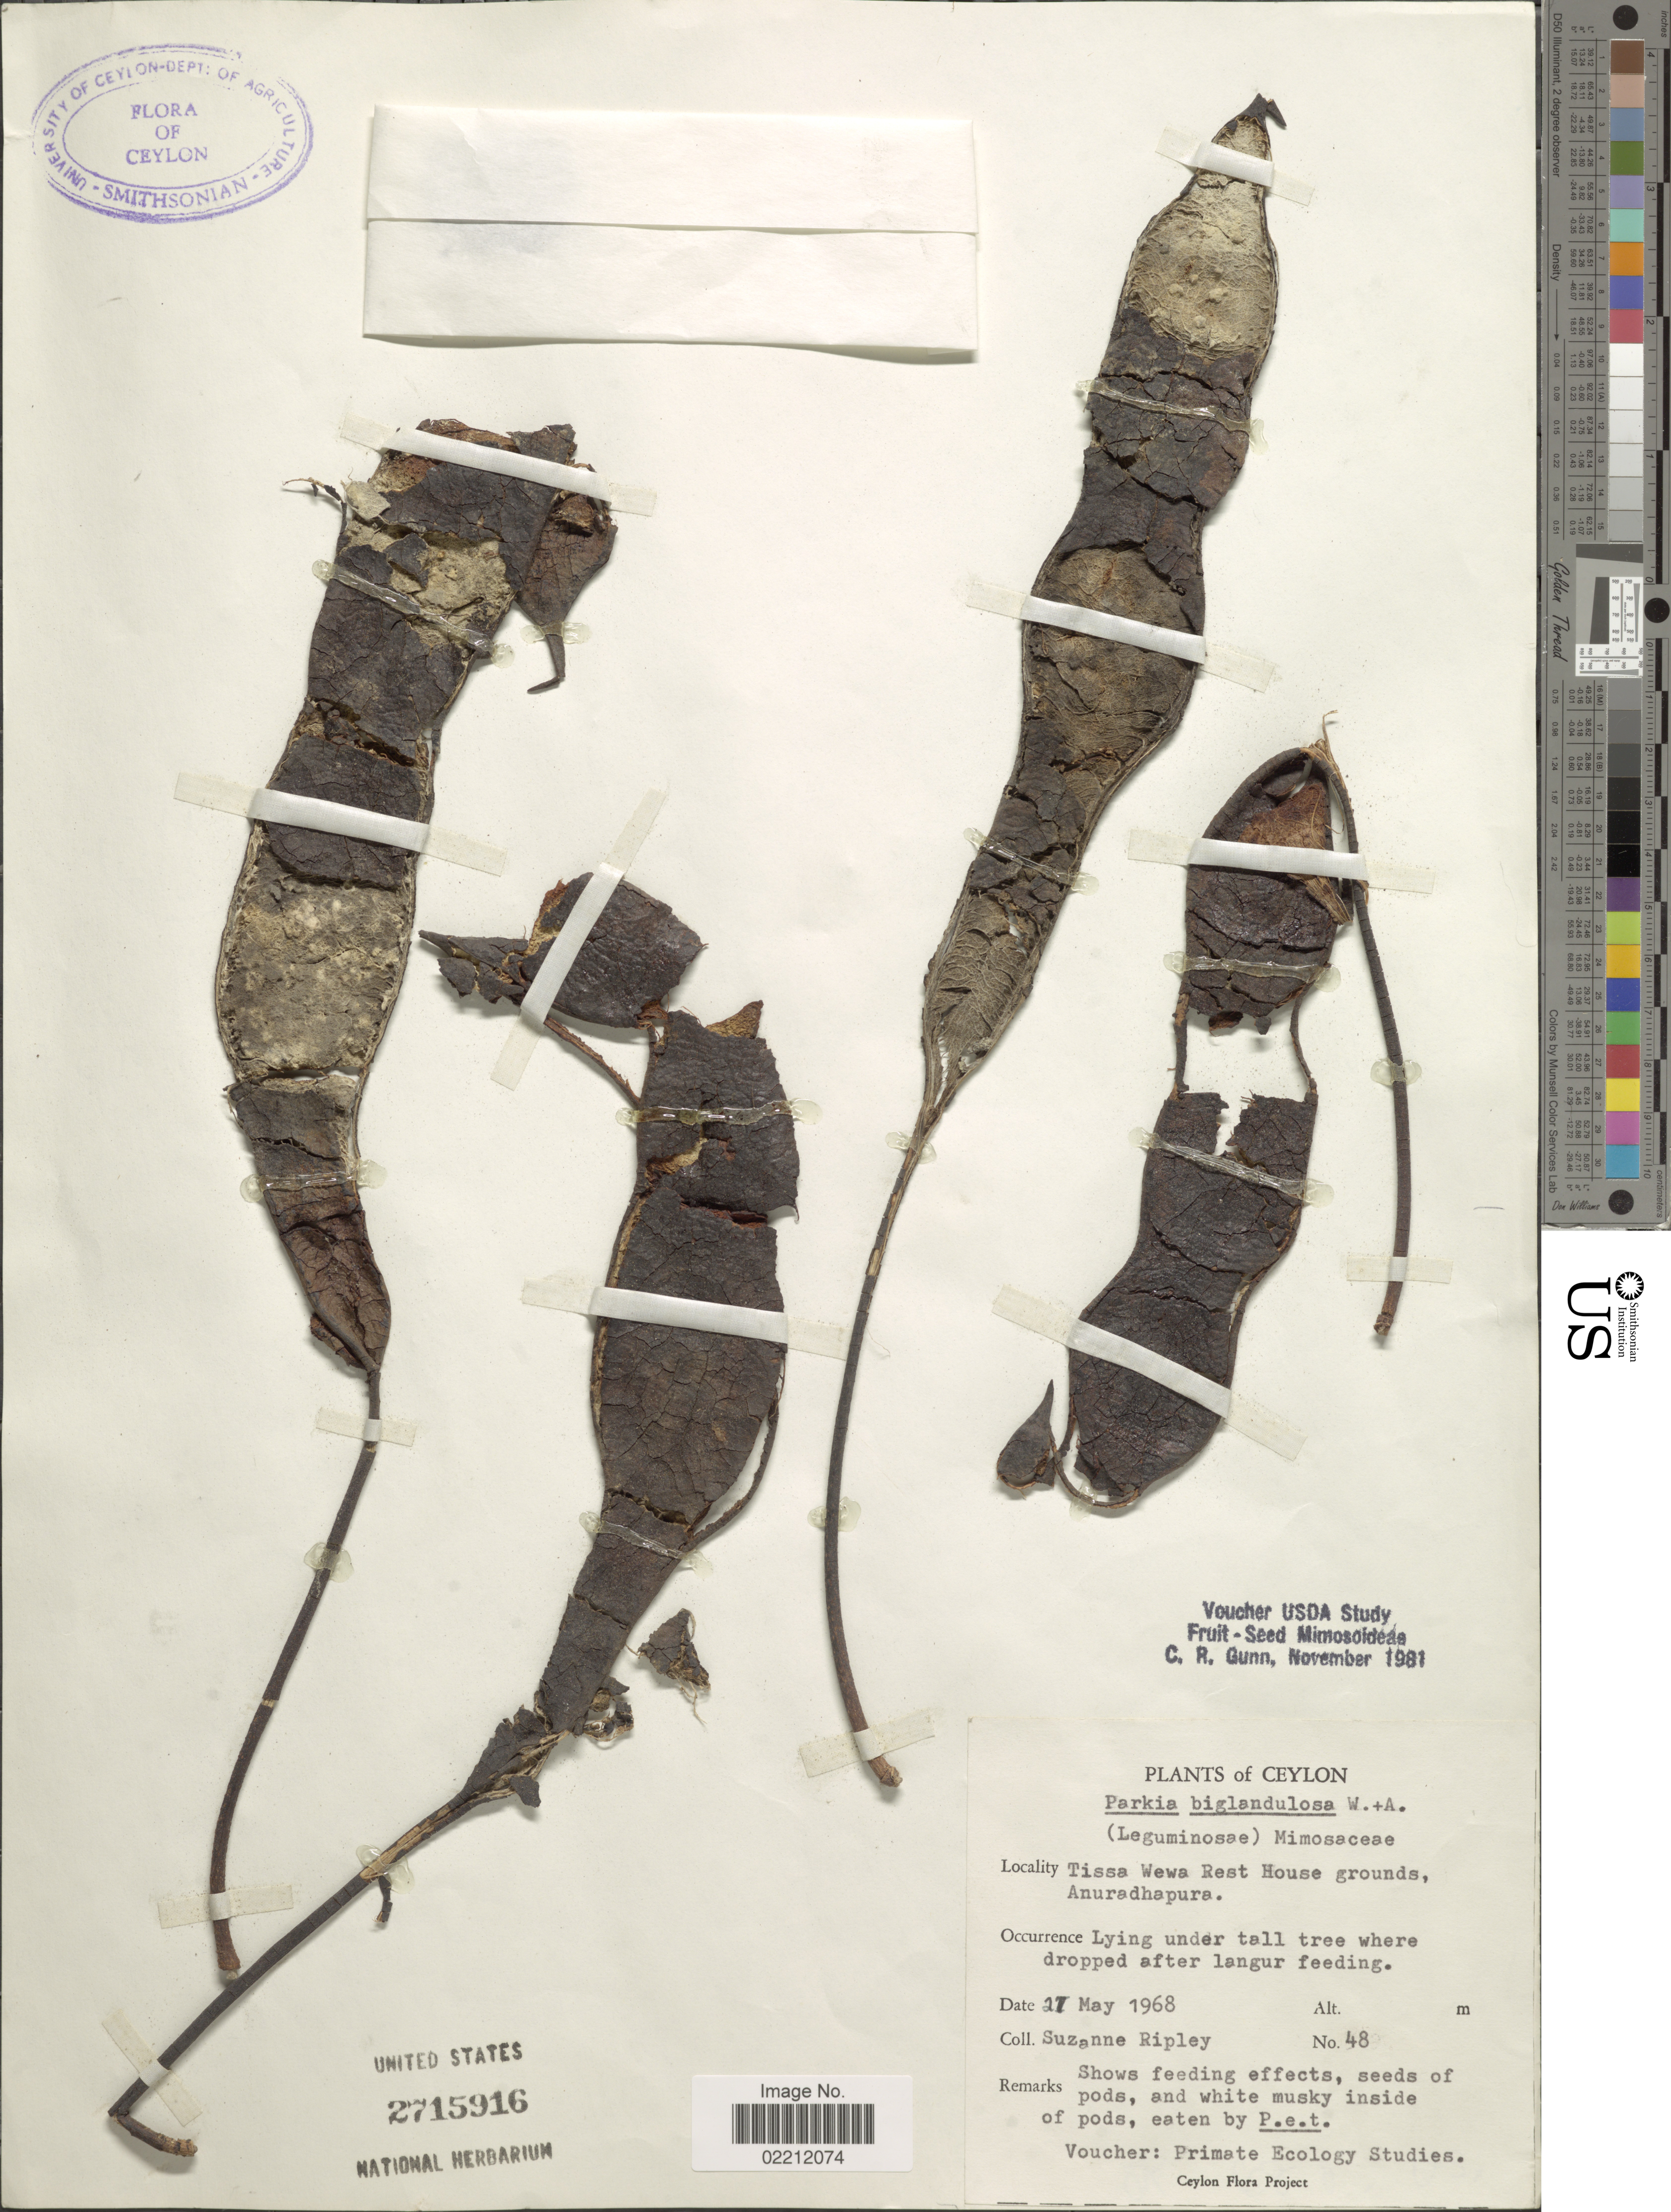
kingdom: Plantae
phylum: Tracheophyta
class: Magnoliopsida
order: Fabales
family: Fabaceae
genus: Parkia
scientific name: Parkia biglandulosa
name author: Wight & Arn.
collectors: S. Ripley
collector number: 48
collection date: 1968-05-27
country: Sri Lanka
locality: Ceylon, Tissa Wewa Rest House grounds Anuradhapura.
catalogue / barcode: US 2715916